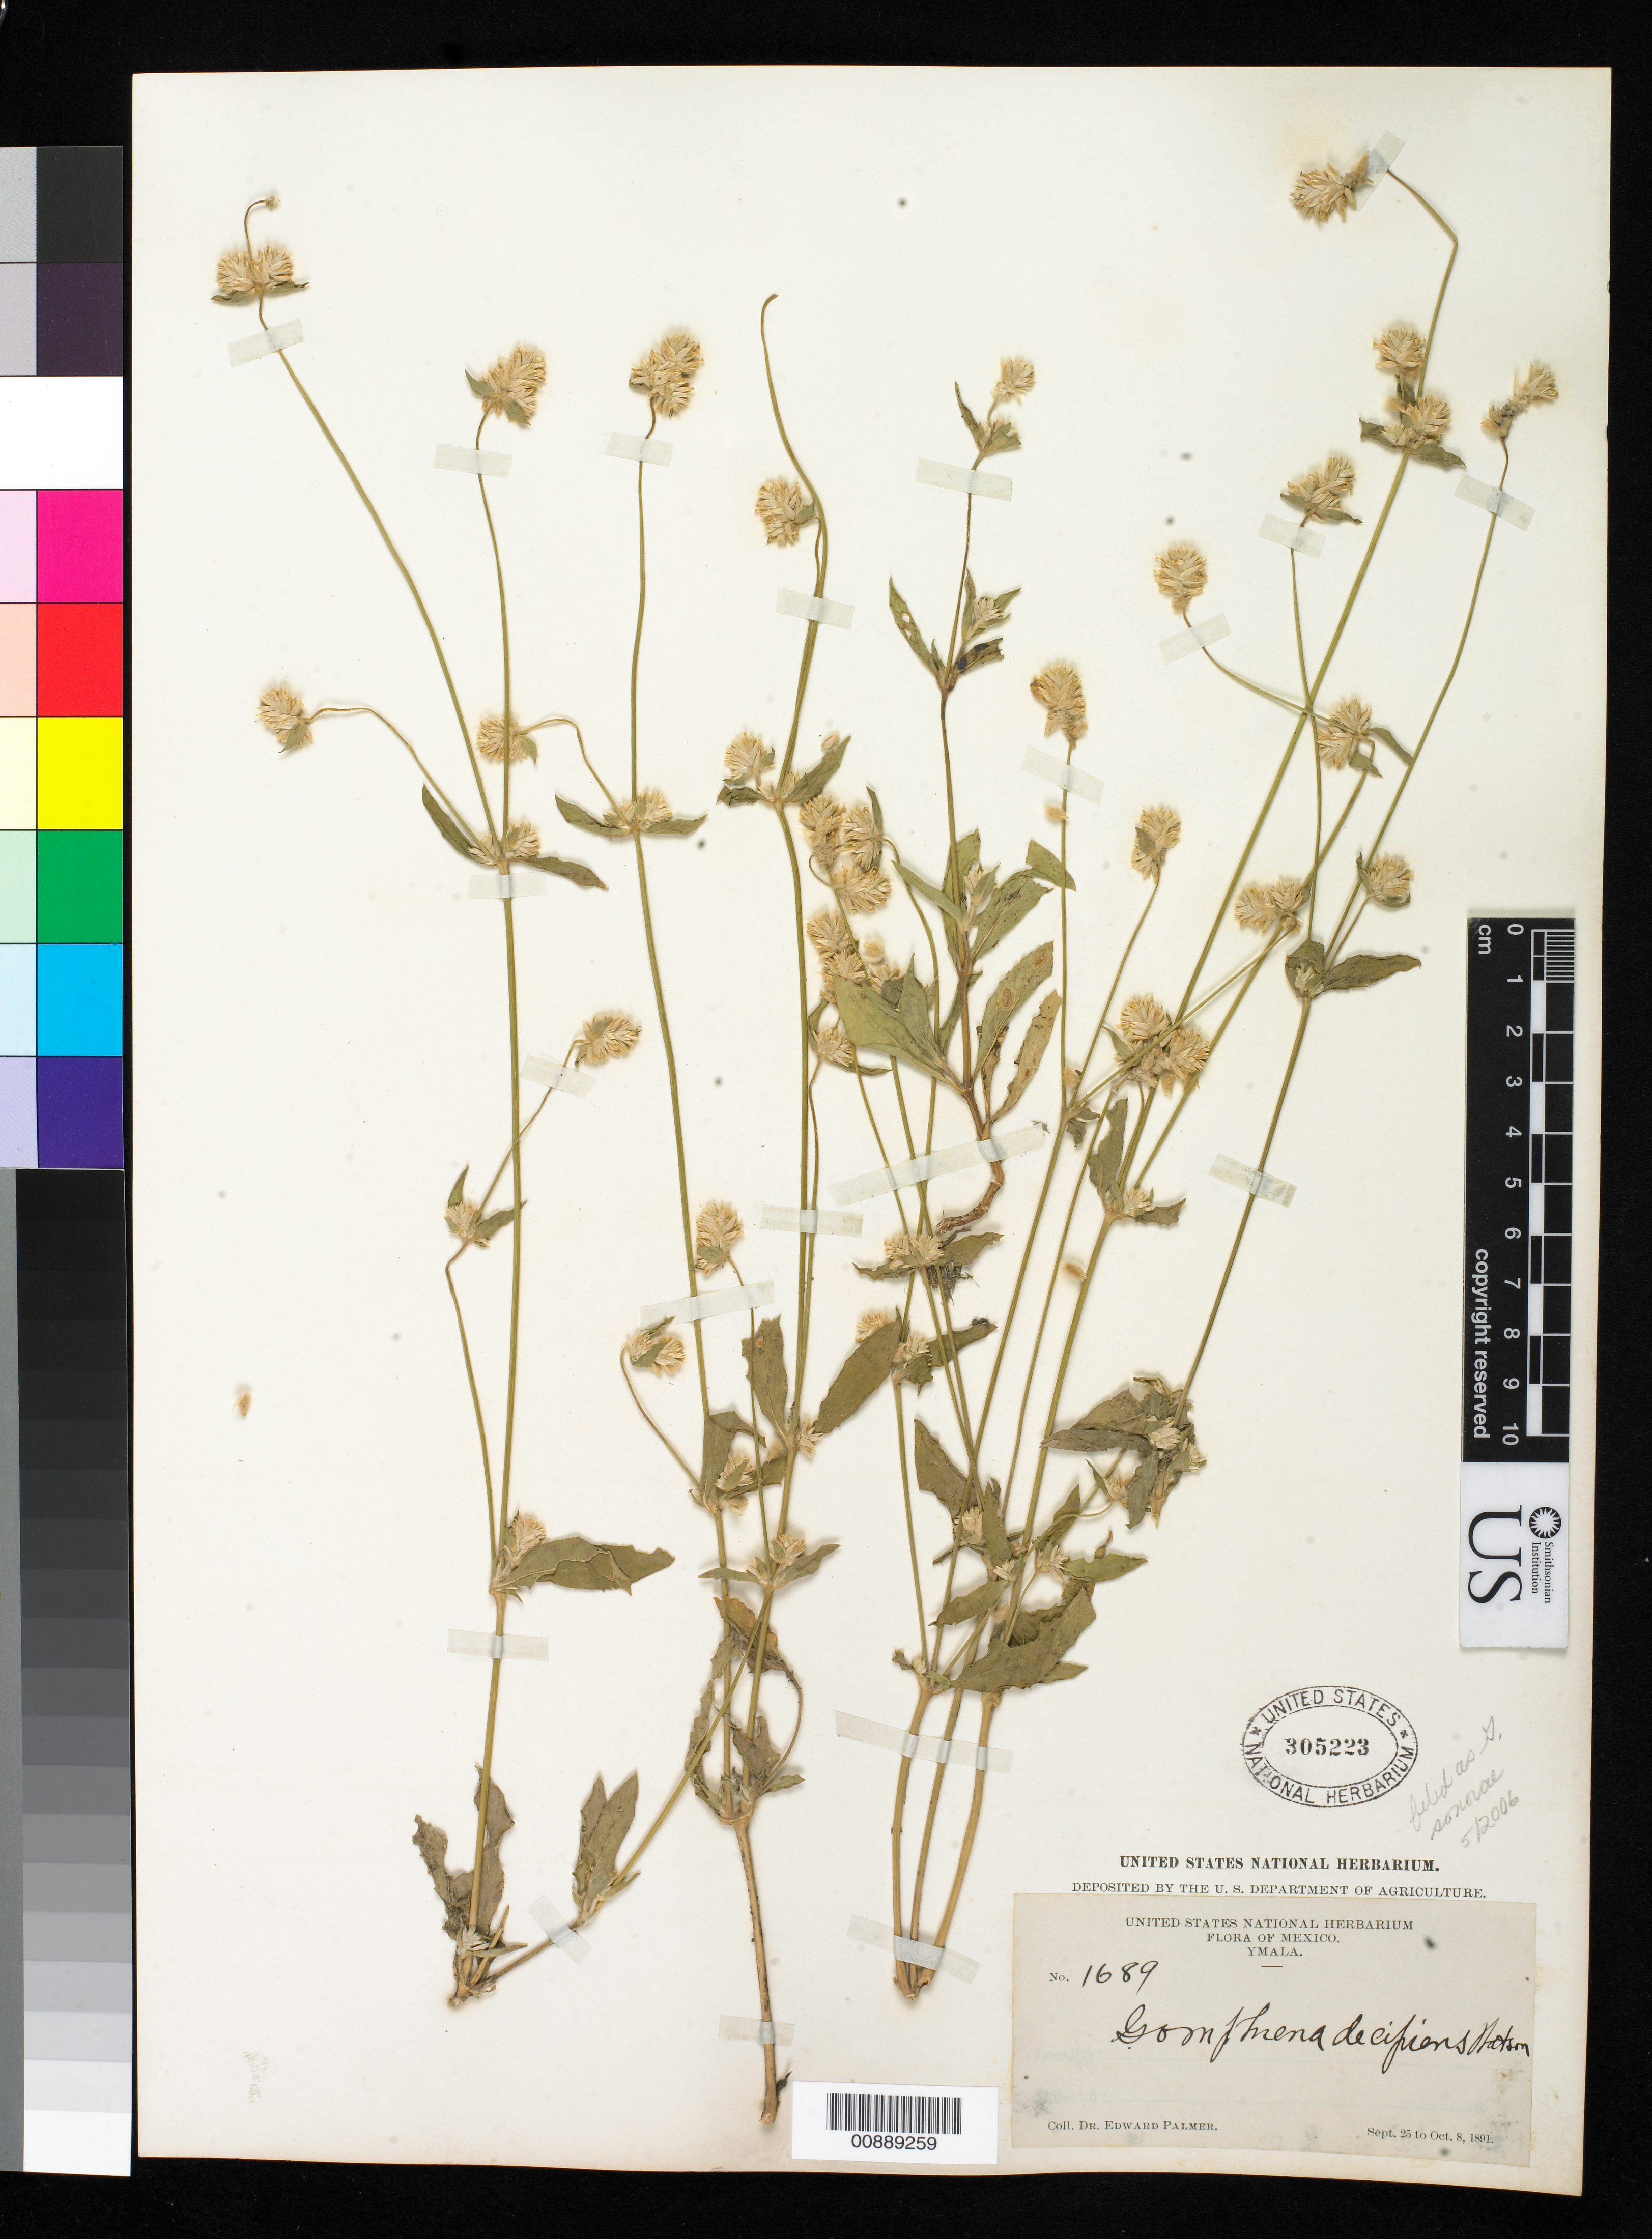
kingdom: Plantae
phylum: Tracheophyta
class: Magnoliopsida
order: Caryophyllales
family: Amaranthaceae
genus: Gomphrena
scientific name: Gomphrena sonorae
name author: Torr. in Emory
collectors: E. Palmer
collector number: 1689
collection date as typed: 25 Sep 1891 to 08 Oct 1891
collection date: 1891-09-25/1891-10-08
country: Mexico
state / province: Sinaloa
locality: Ymala, Sinaloa.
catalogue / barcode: US 305223